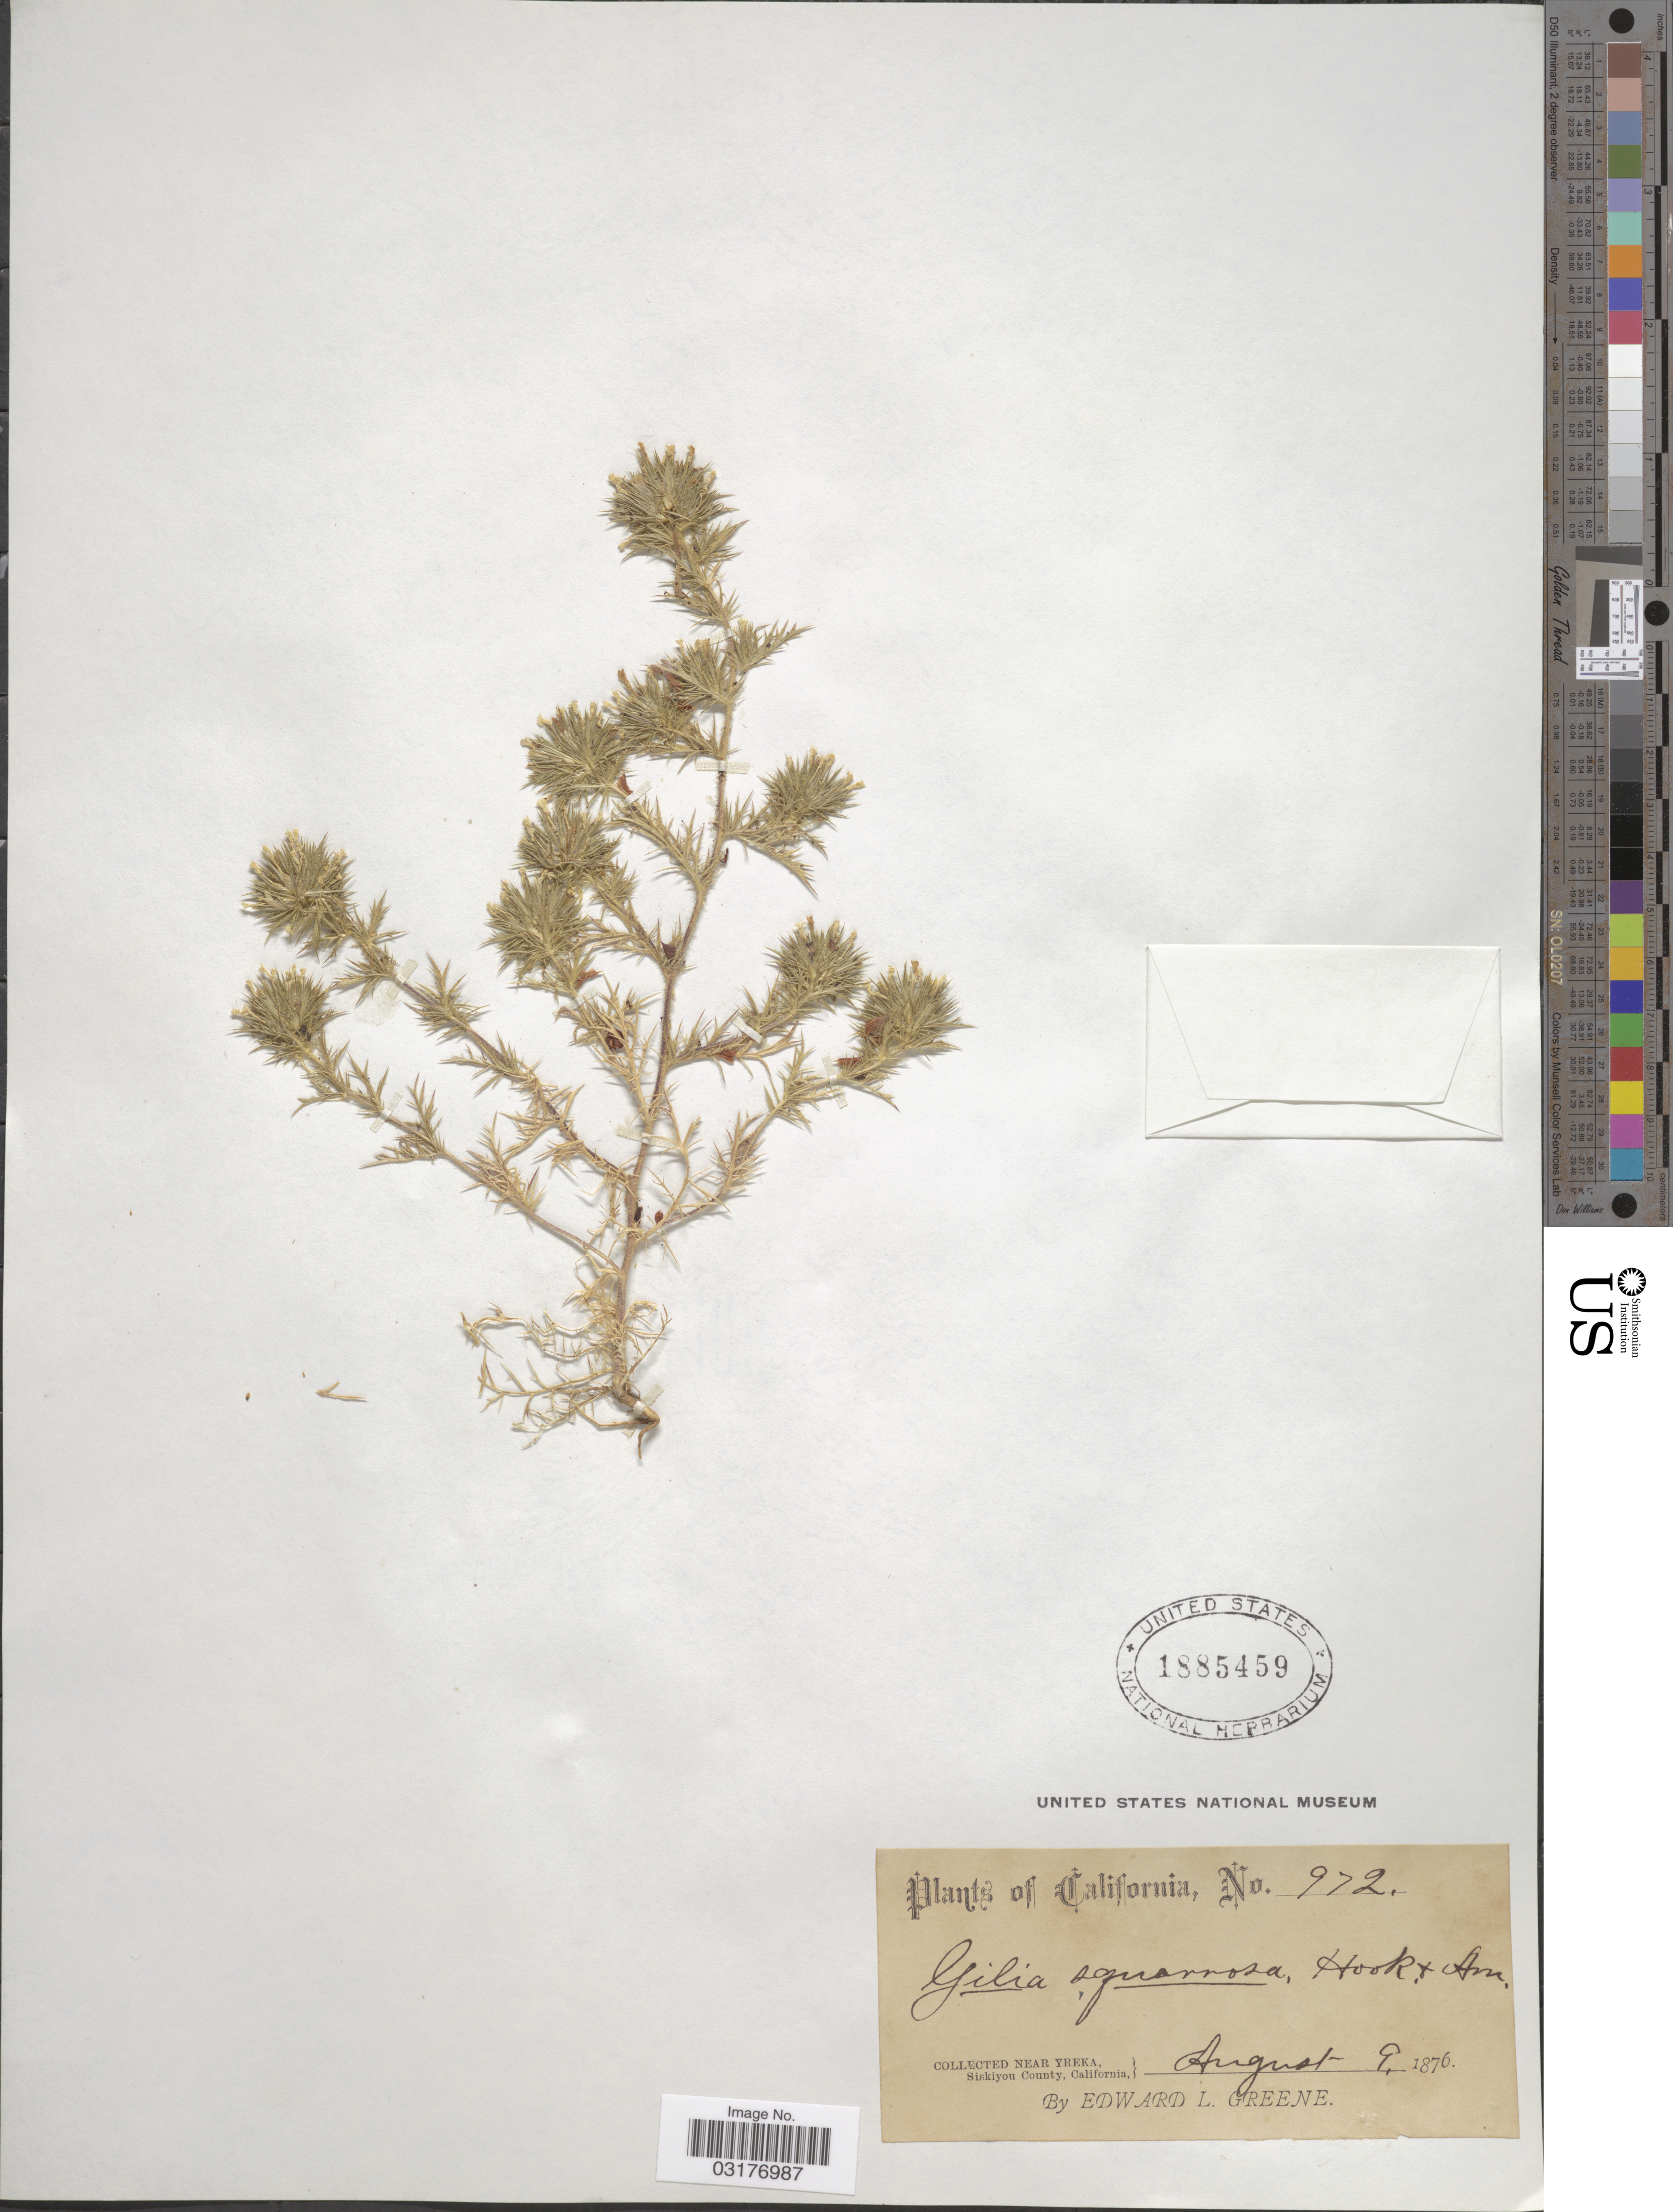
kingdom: Plantae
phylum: Tracheophyta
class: Magnoliopsida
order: Ericales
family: Polemoniaceae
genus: Navarretia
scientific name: Navarretia squarrosa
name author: (Eschsch.) Hook. & Arn.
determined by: Strong, Mark T., (BOT), Smithsonian Institution - National Museum of Natural History (UNITED STATES)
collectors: E. L. Greene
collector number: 972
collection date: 1876-08-09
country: United States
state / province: California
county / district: Siskiyou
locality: Near Yreka, Siskiyou County.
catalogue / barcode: US 1885459